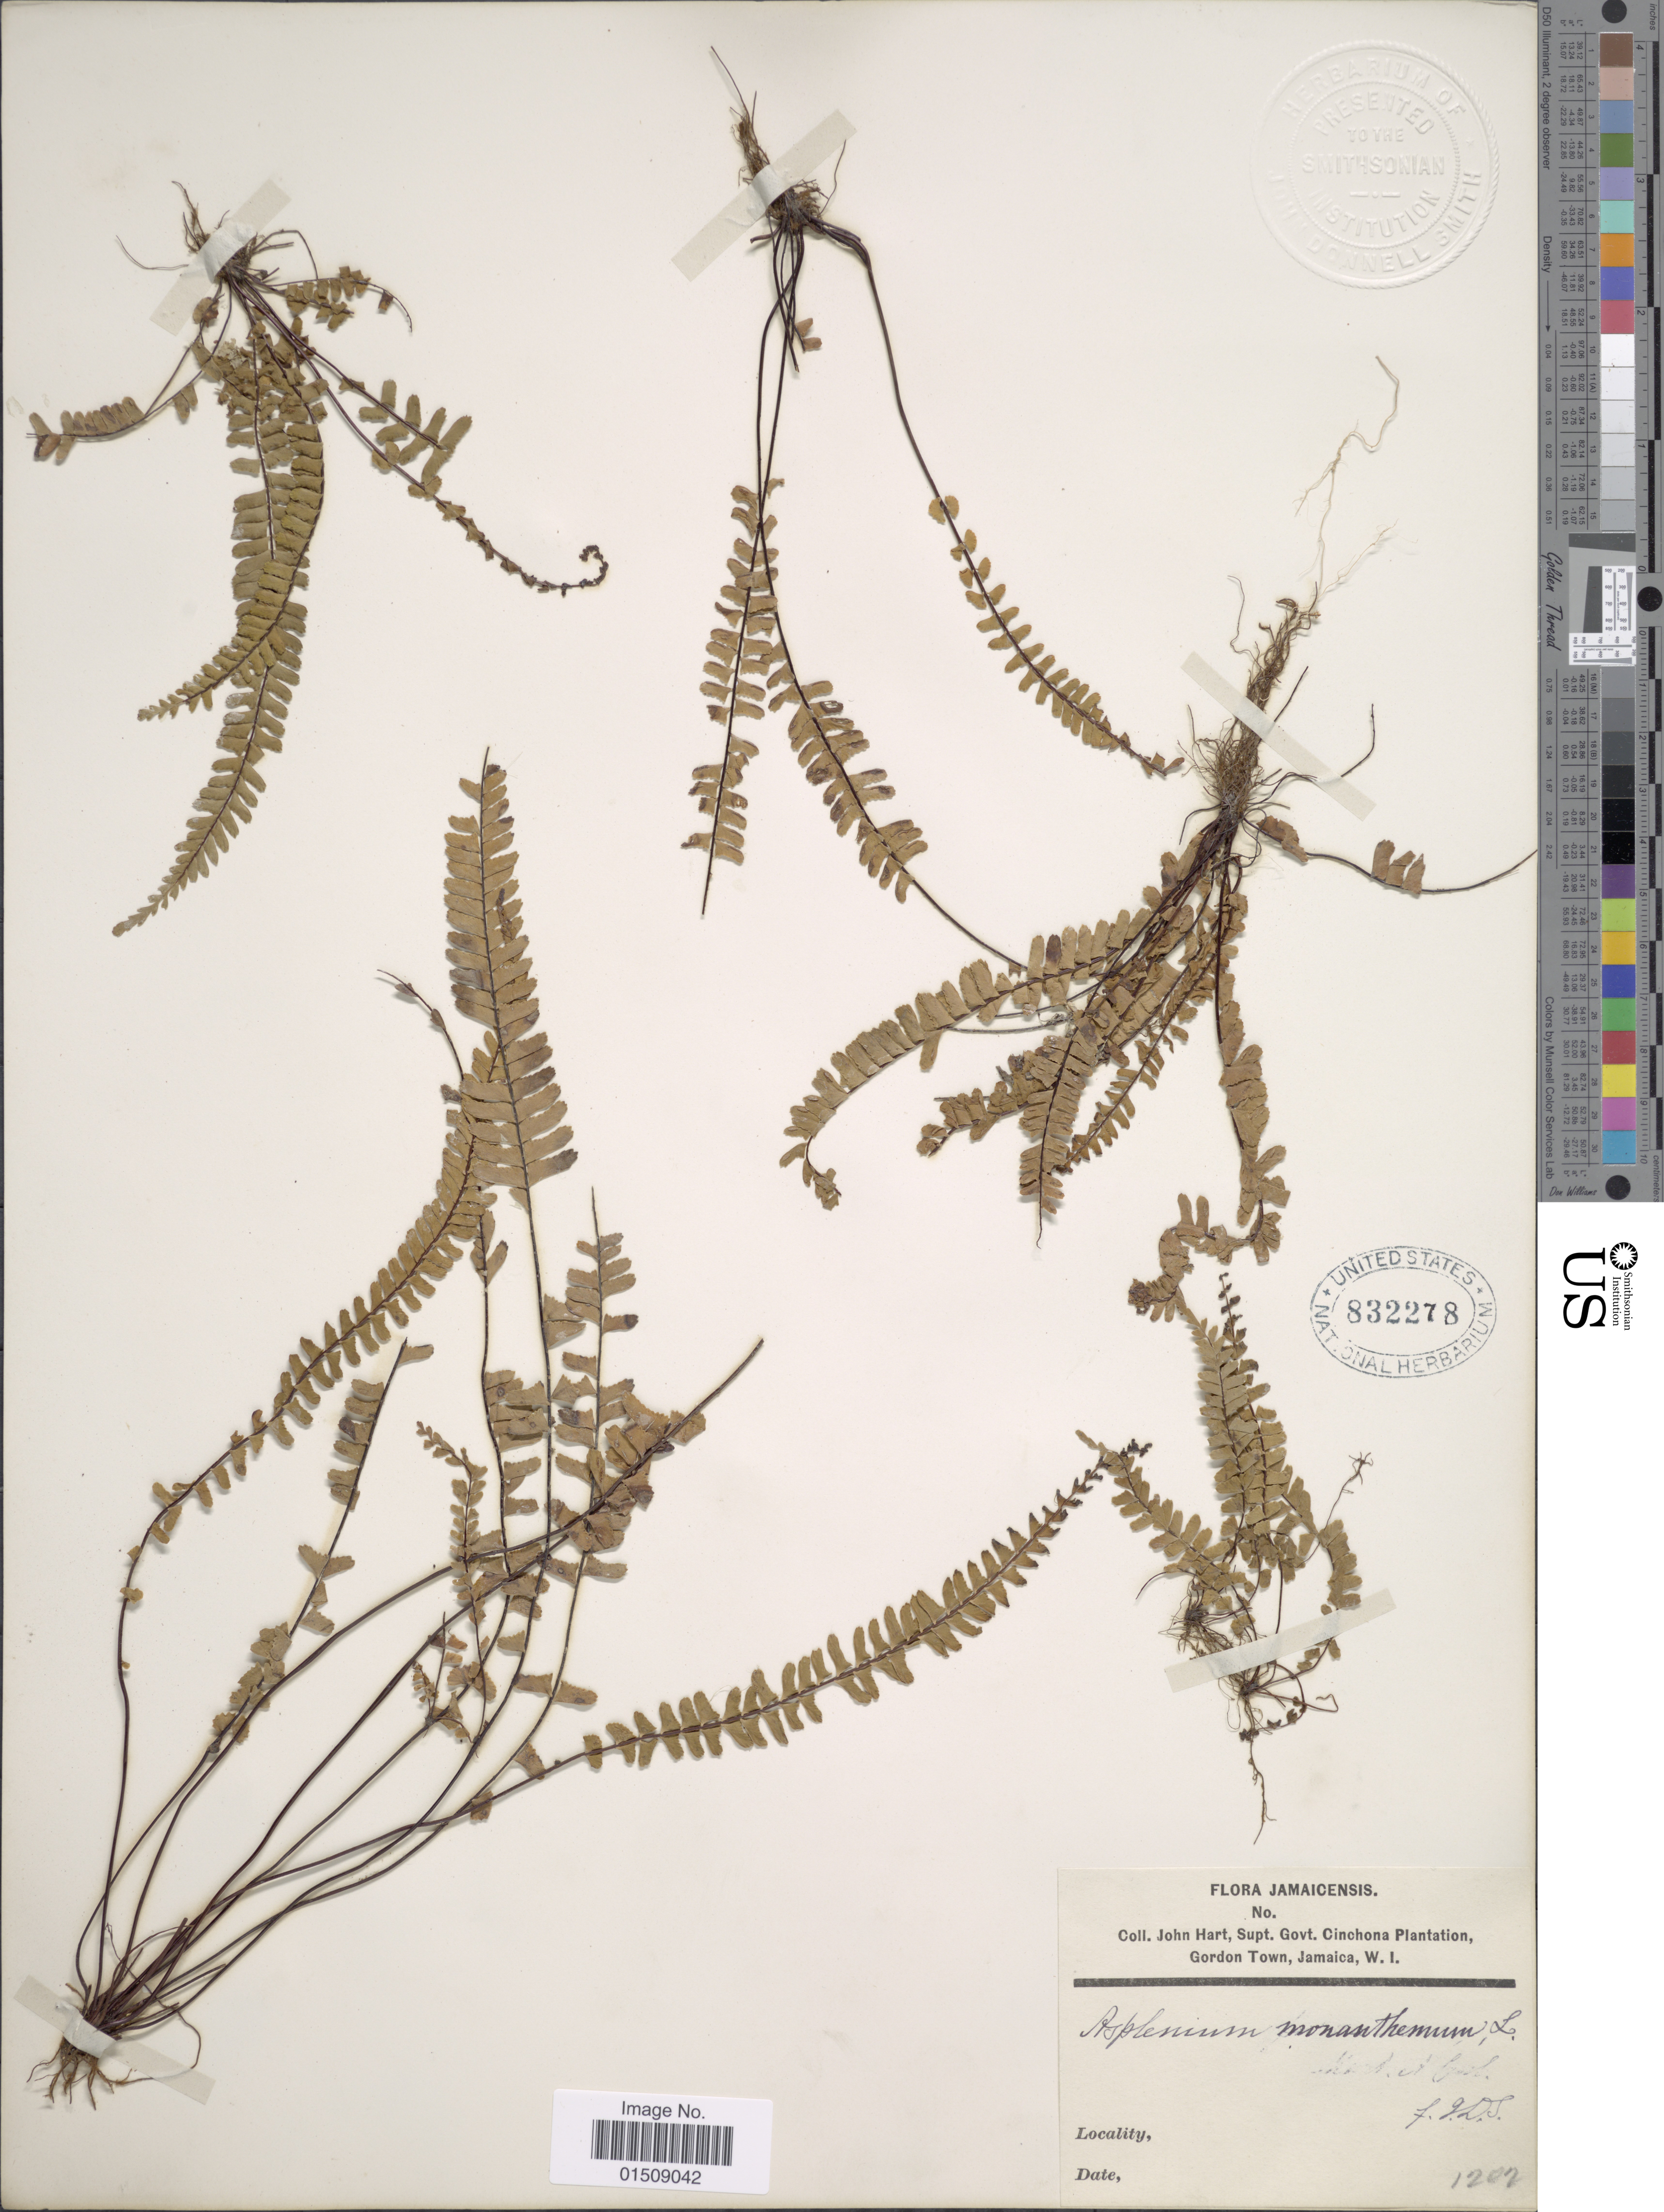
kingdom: Plantae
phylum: Tracheophyta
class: Polypodiopsida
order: Polypodiales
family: Aspleniaceae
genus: Asplenium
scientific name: Asplenium monanthes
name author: L.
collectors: J. H. Hart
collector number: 1202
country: Jamaica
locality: Jamaicenses, Cinchona Plantation, Gordon Town, Jamaica, W.I.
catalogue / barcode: US 832278